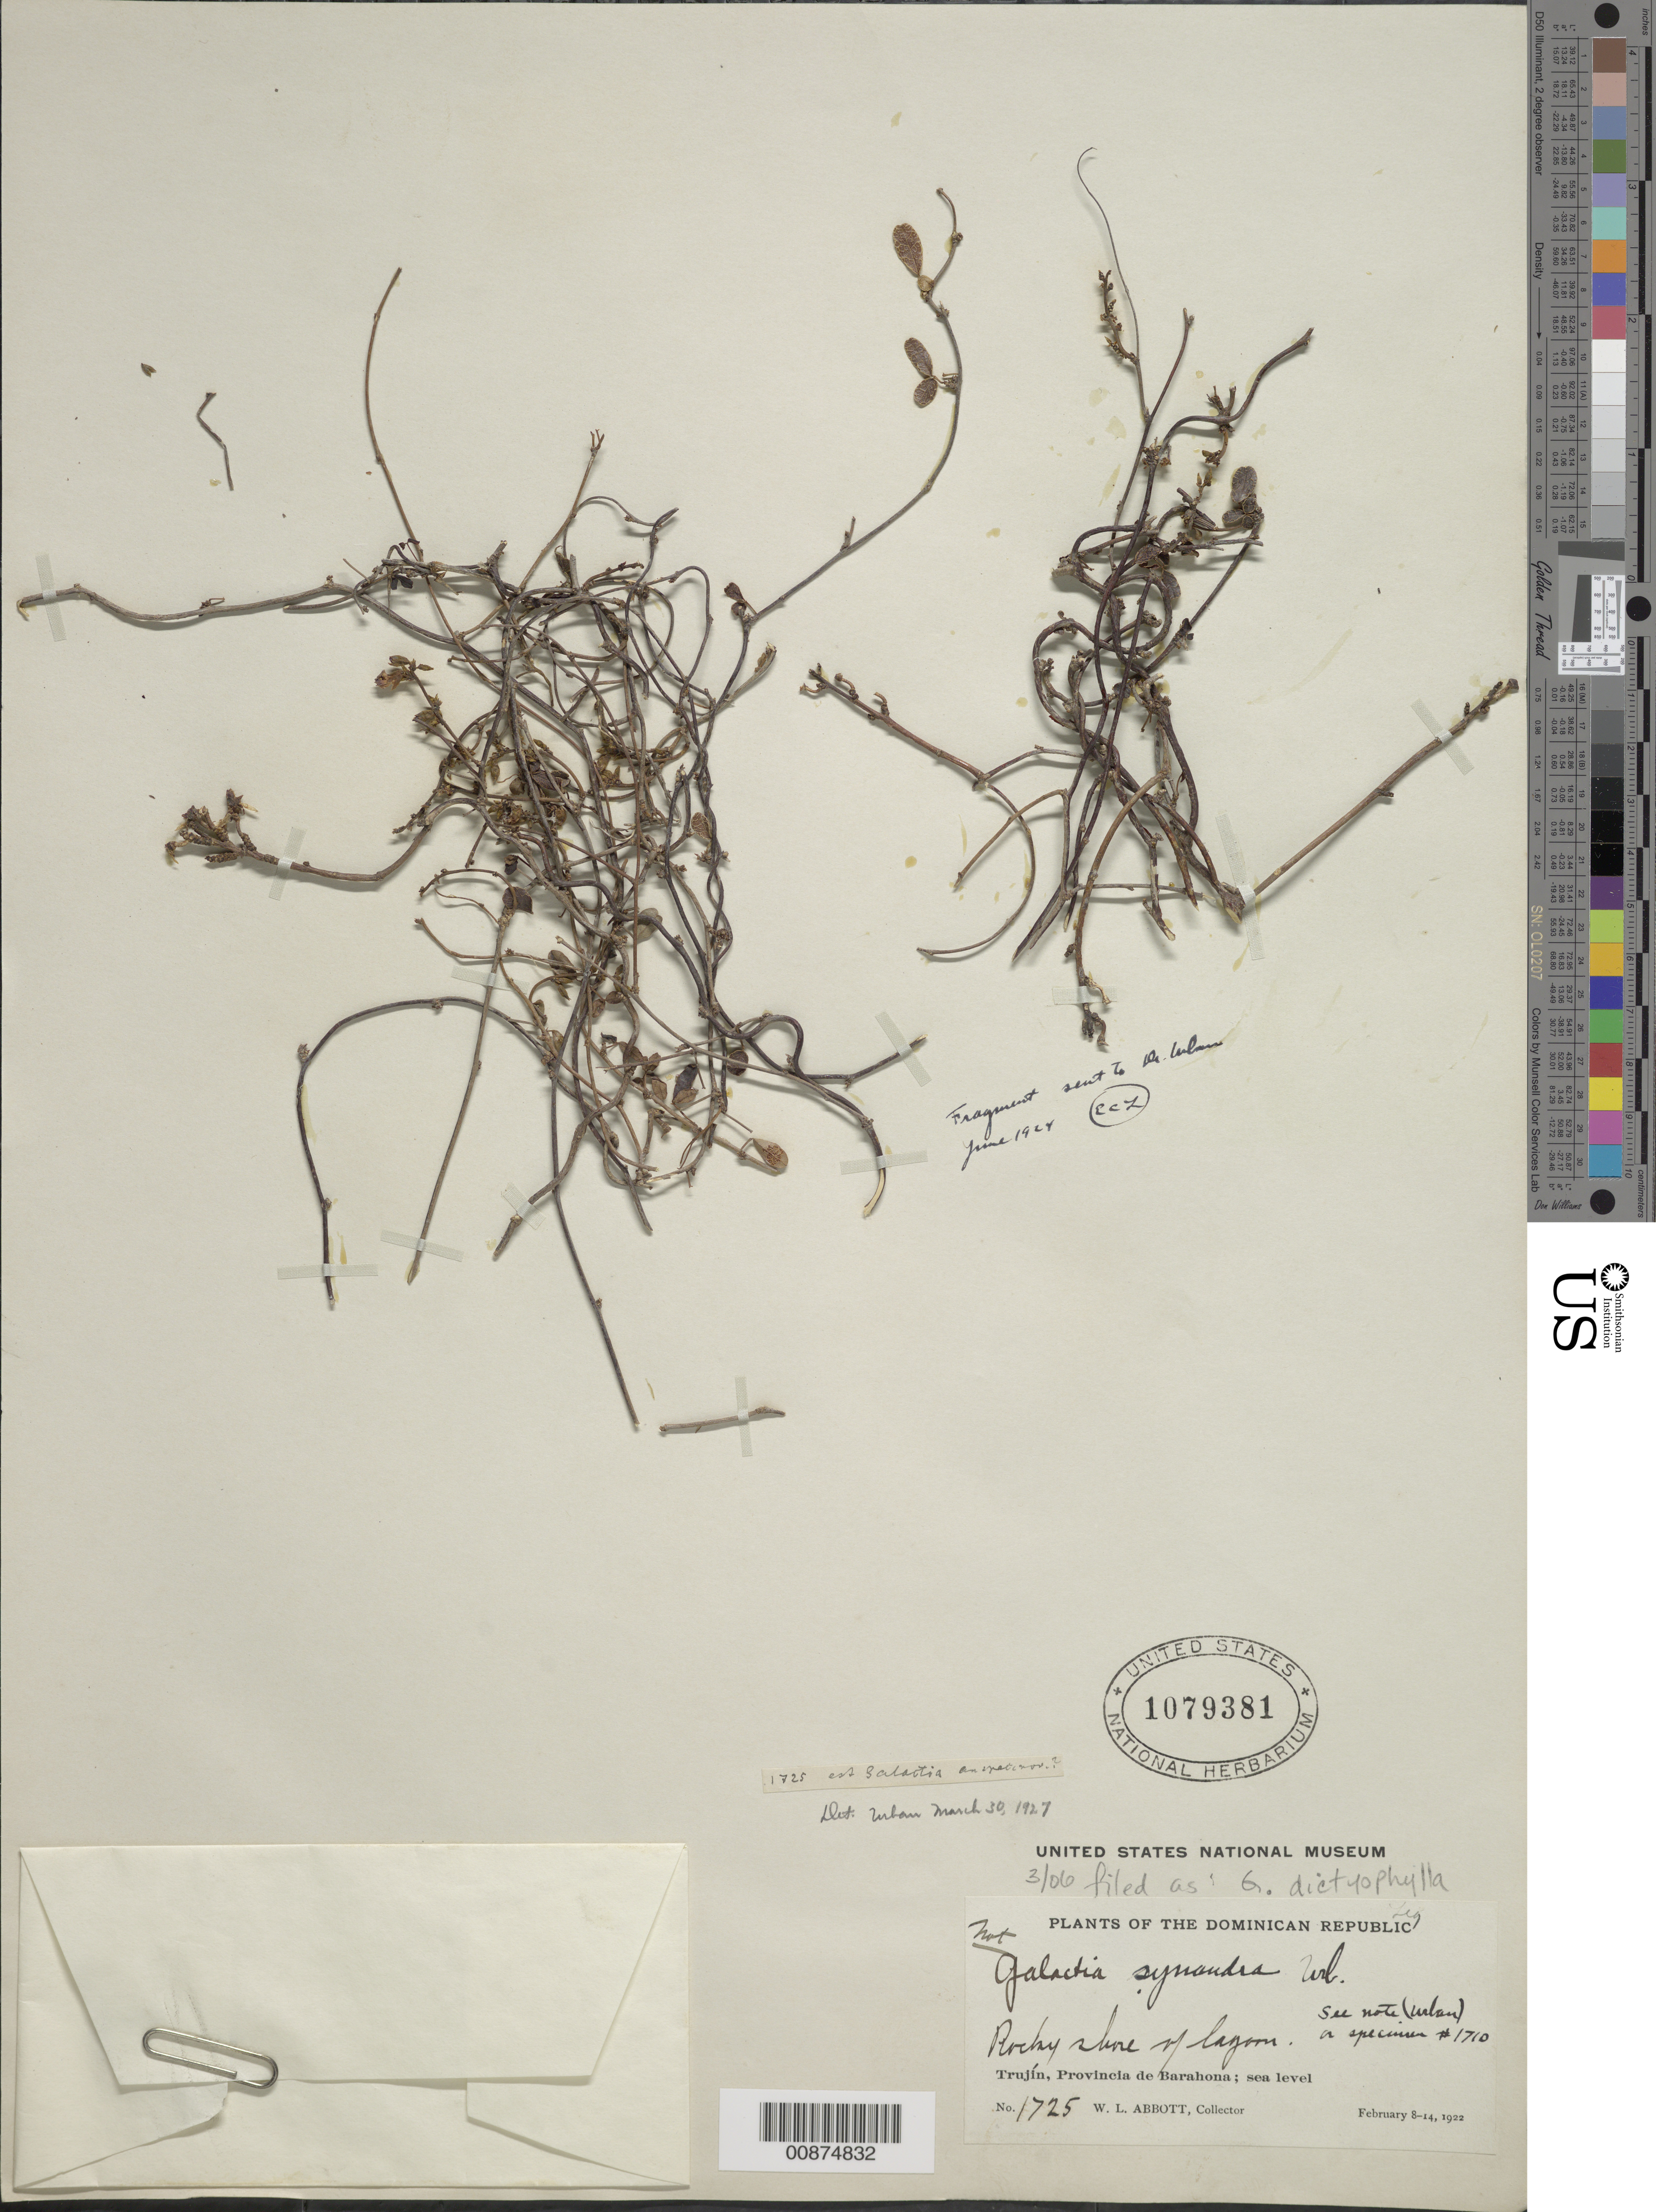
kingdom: Plantae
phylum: Tracheophyta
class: Magnoliopsida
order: Fabales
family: Fabaceae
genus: Galactia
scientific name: Galactia dictyophylla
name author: Urb.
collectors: W. L. Abbott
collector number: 1725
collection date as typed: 08 Feb 1922 to 14 Feb 1922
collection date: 1922-02-08/1922-02-14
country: Dominican Republic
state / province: Barahona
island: Hispaniola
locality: Trujín.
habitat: Rocky shore of lagoon.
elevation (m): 0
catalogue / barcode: US 1079381